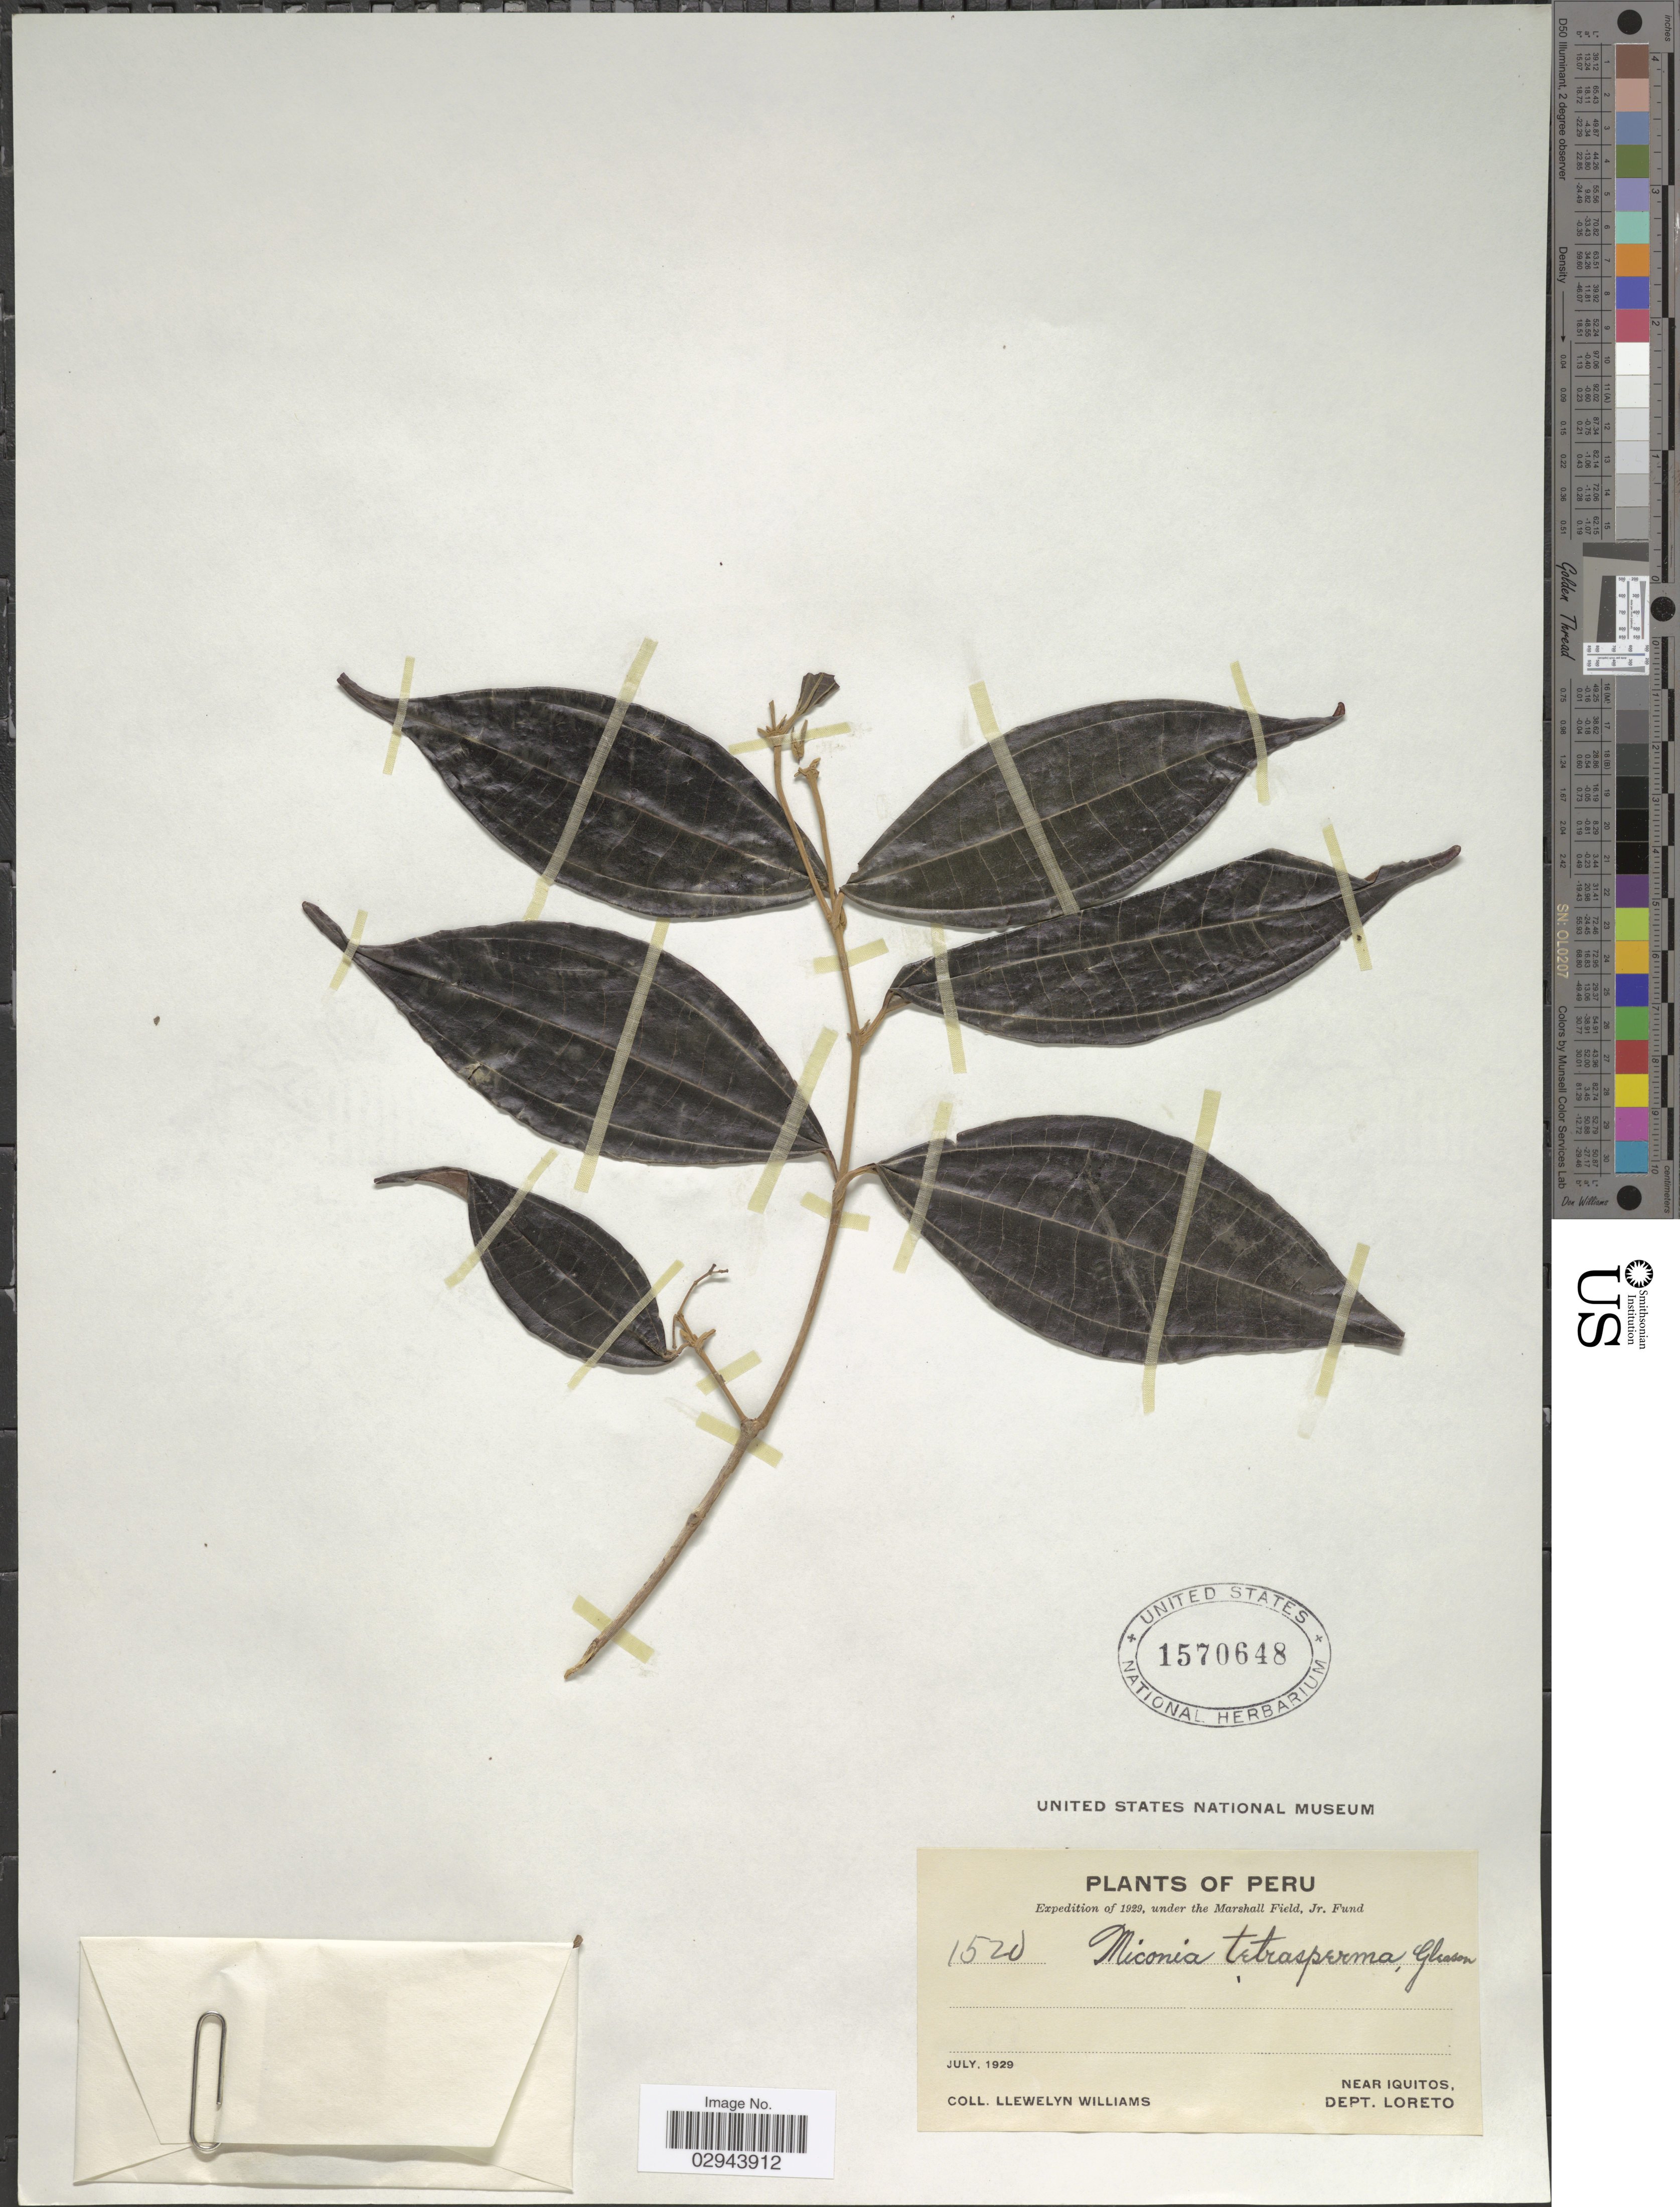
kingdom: Plantae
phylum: Tracheophyta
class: Magnoliopsida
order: Myrtales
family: Melastomataceae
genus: Miconia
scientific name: Miconia tetrasperma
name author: Gleason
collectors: Ll. Williams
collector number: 1520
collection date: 1929-07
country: Peru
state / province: Loreto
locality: Near Iquitos, Dept. Loreto.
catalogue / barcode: US 1570648